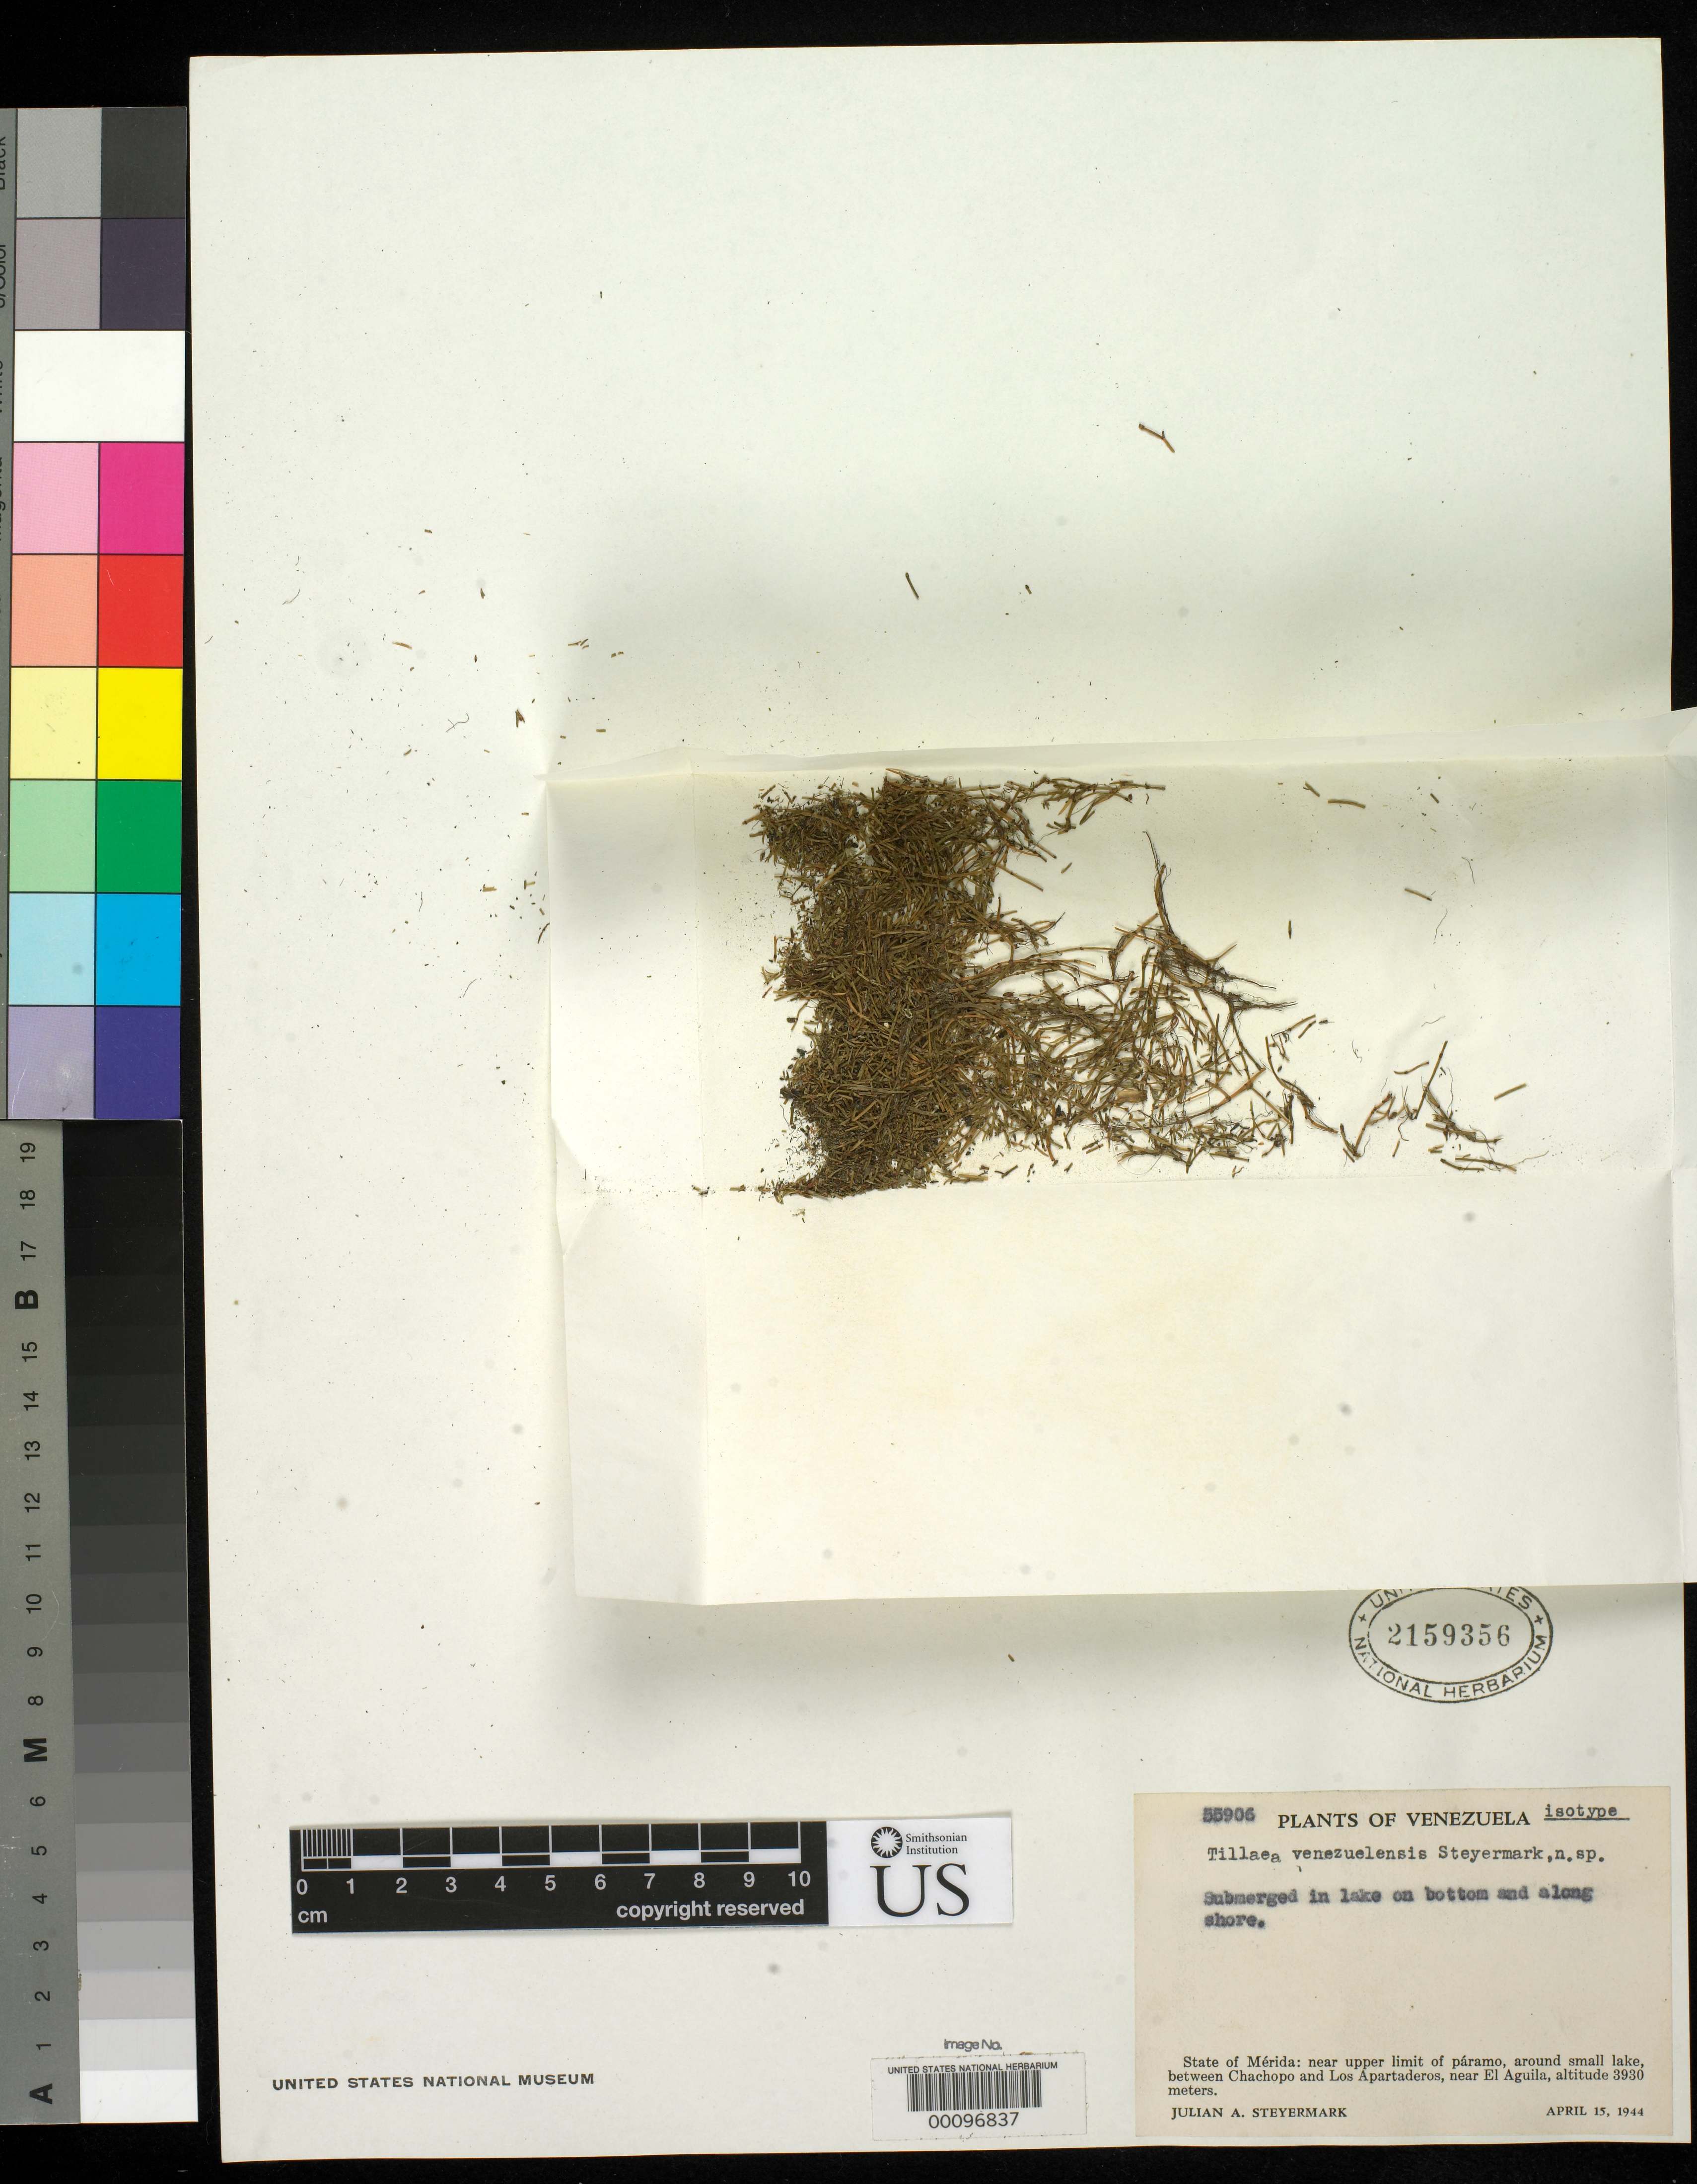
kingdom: Plantae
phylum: Tracheophyta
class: Magnoliopsida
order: Saxifragales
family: Crassulaceae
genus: Tillaea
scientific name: Tillaea venezuelensis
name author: Steyerm.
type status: Isotype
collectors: J. Steyermark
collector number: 55906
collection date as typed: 15 Apr 1944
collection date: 1944-04-15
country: Venezuela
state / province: Mérida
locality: Near upper limit of Paramo, around small lake between Chachopo & Los Apartaderos, near El Aguila.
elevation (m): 3930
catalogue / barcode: US 2159356